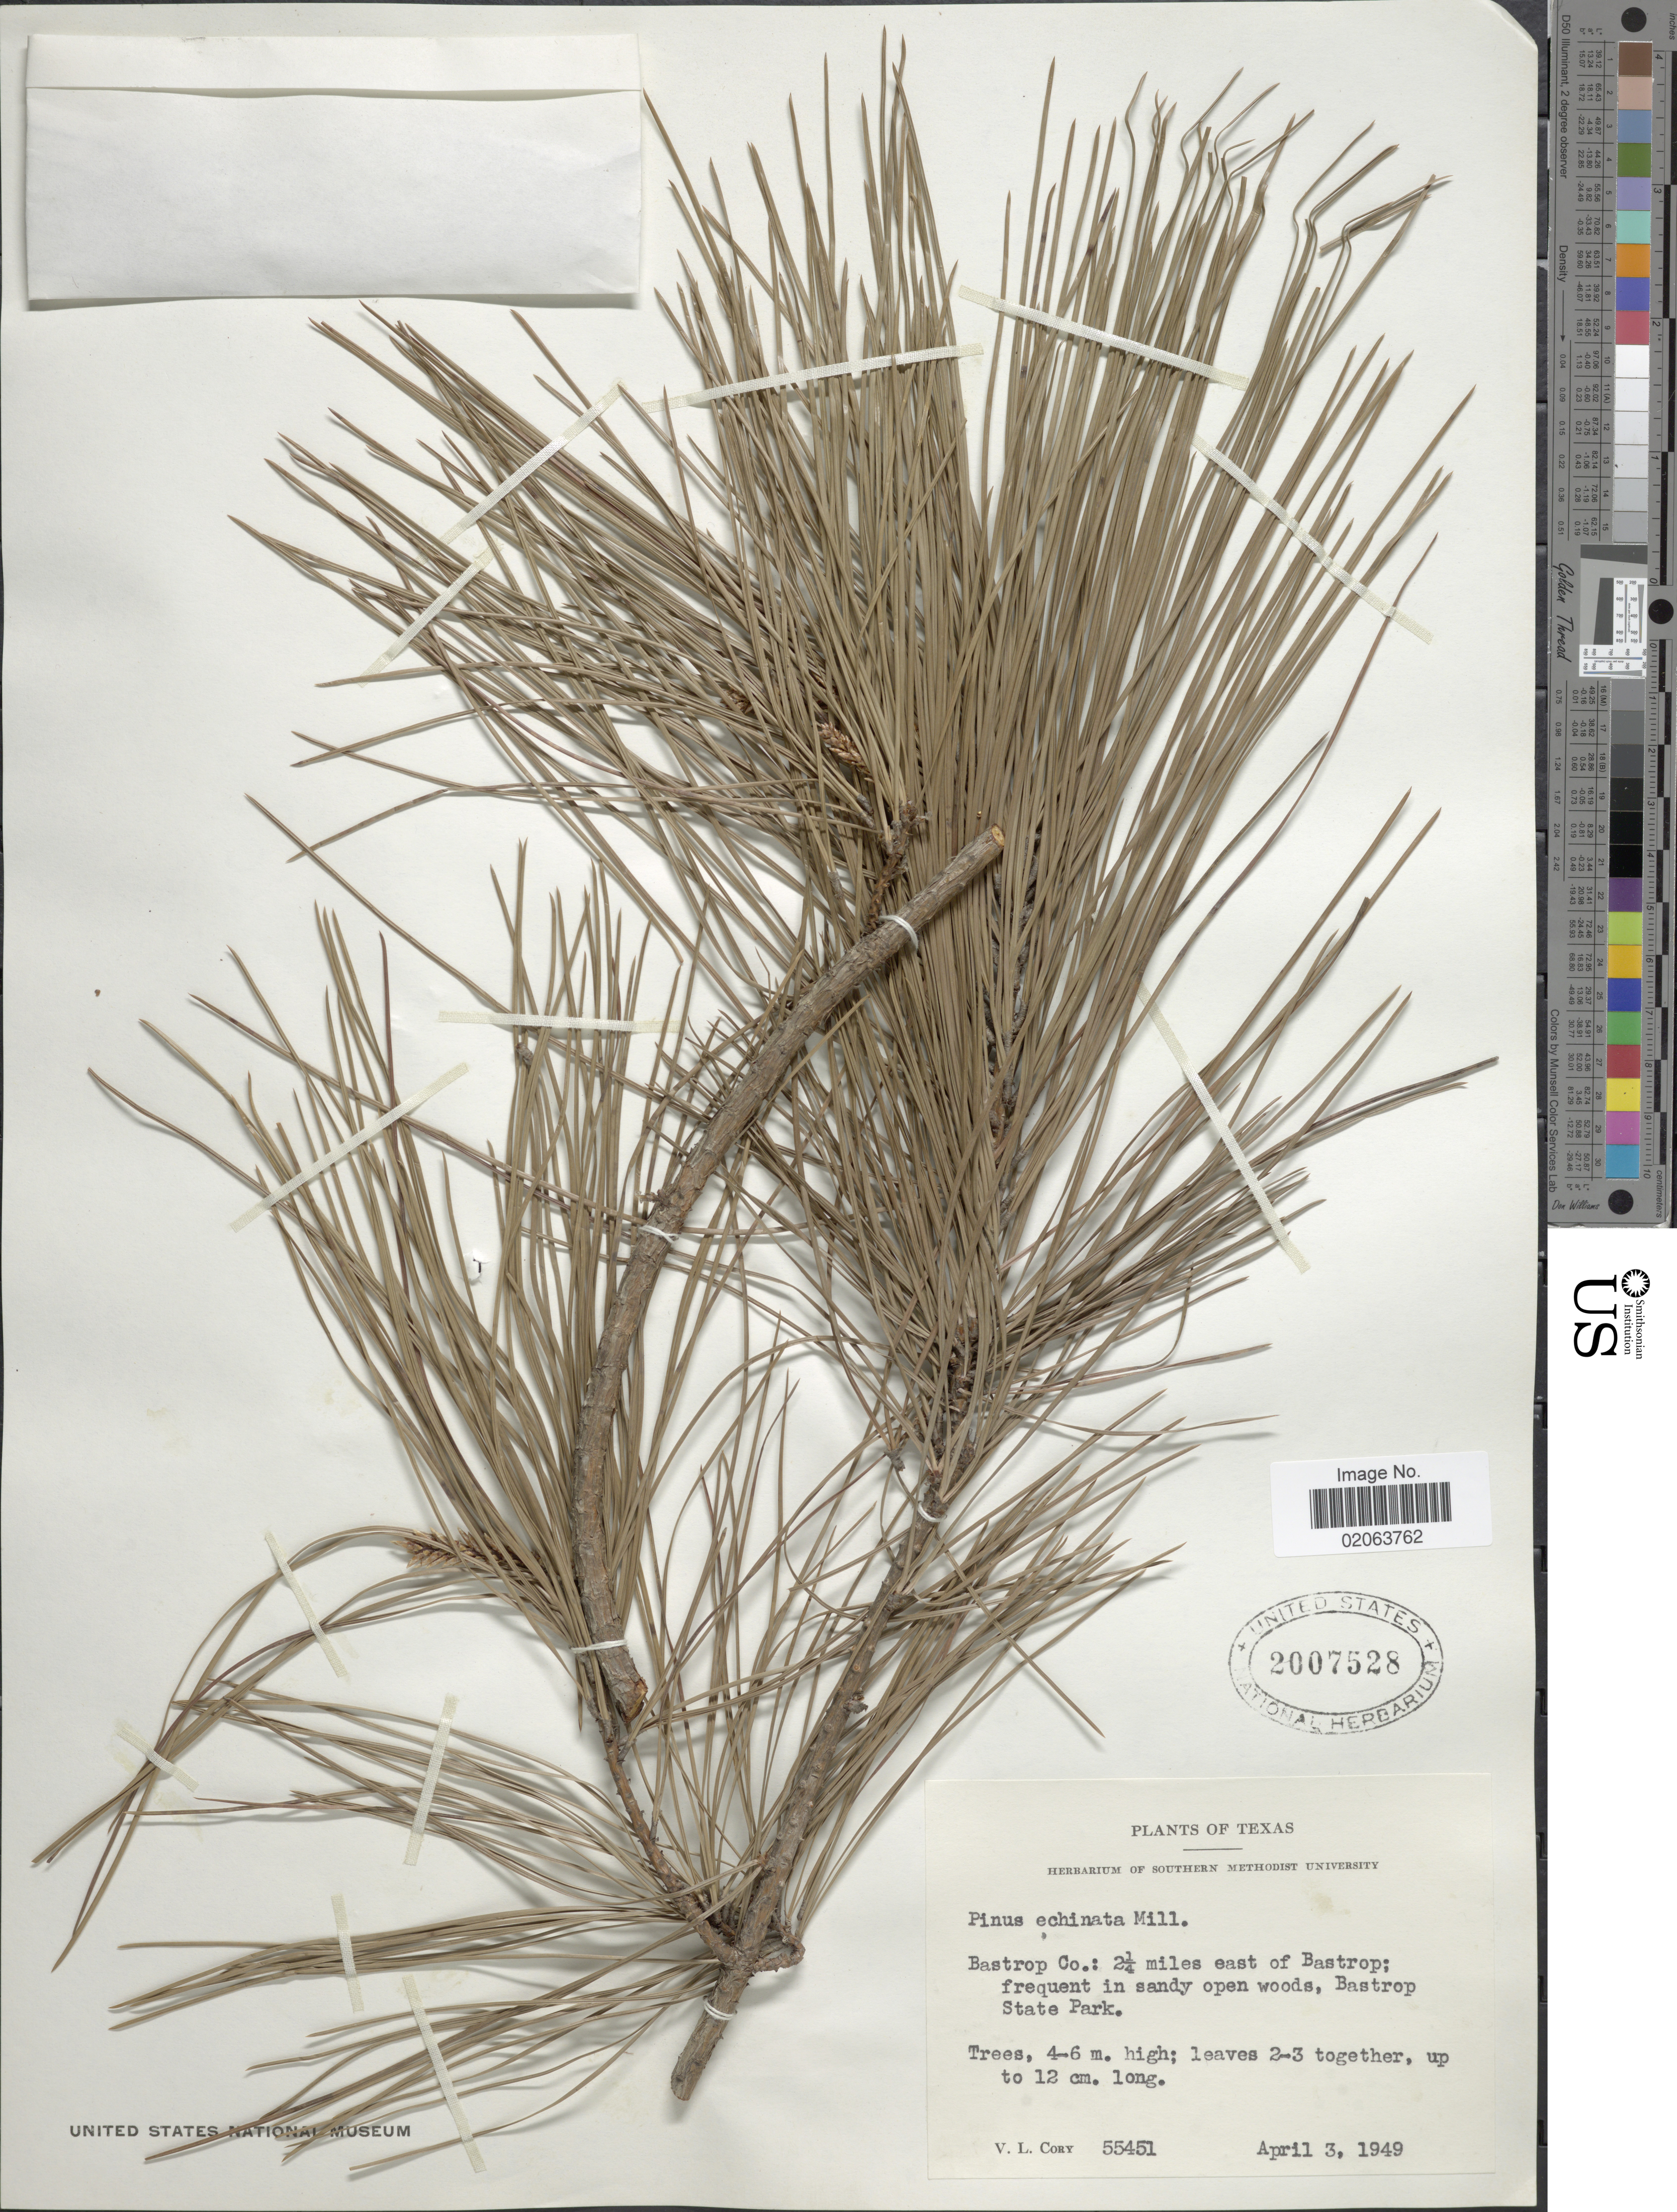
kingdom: Plantae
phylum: Tracheophyta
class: Pinopsida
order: Pinales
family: Pinaceae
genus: Pinus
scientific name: Pinus echinata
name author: Mill.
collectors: V. Cory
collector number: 55451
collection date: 1949-04-03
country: United States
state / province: Texas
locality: Bastrop Co.: 2 1/4 miles east of Bastrop; frequent in sandy open woods, Bastrop State Park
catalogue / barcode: US 2007528